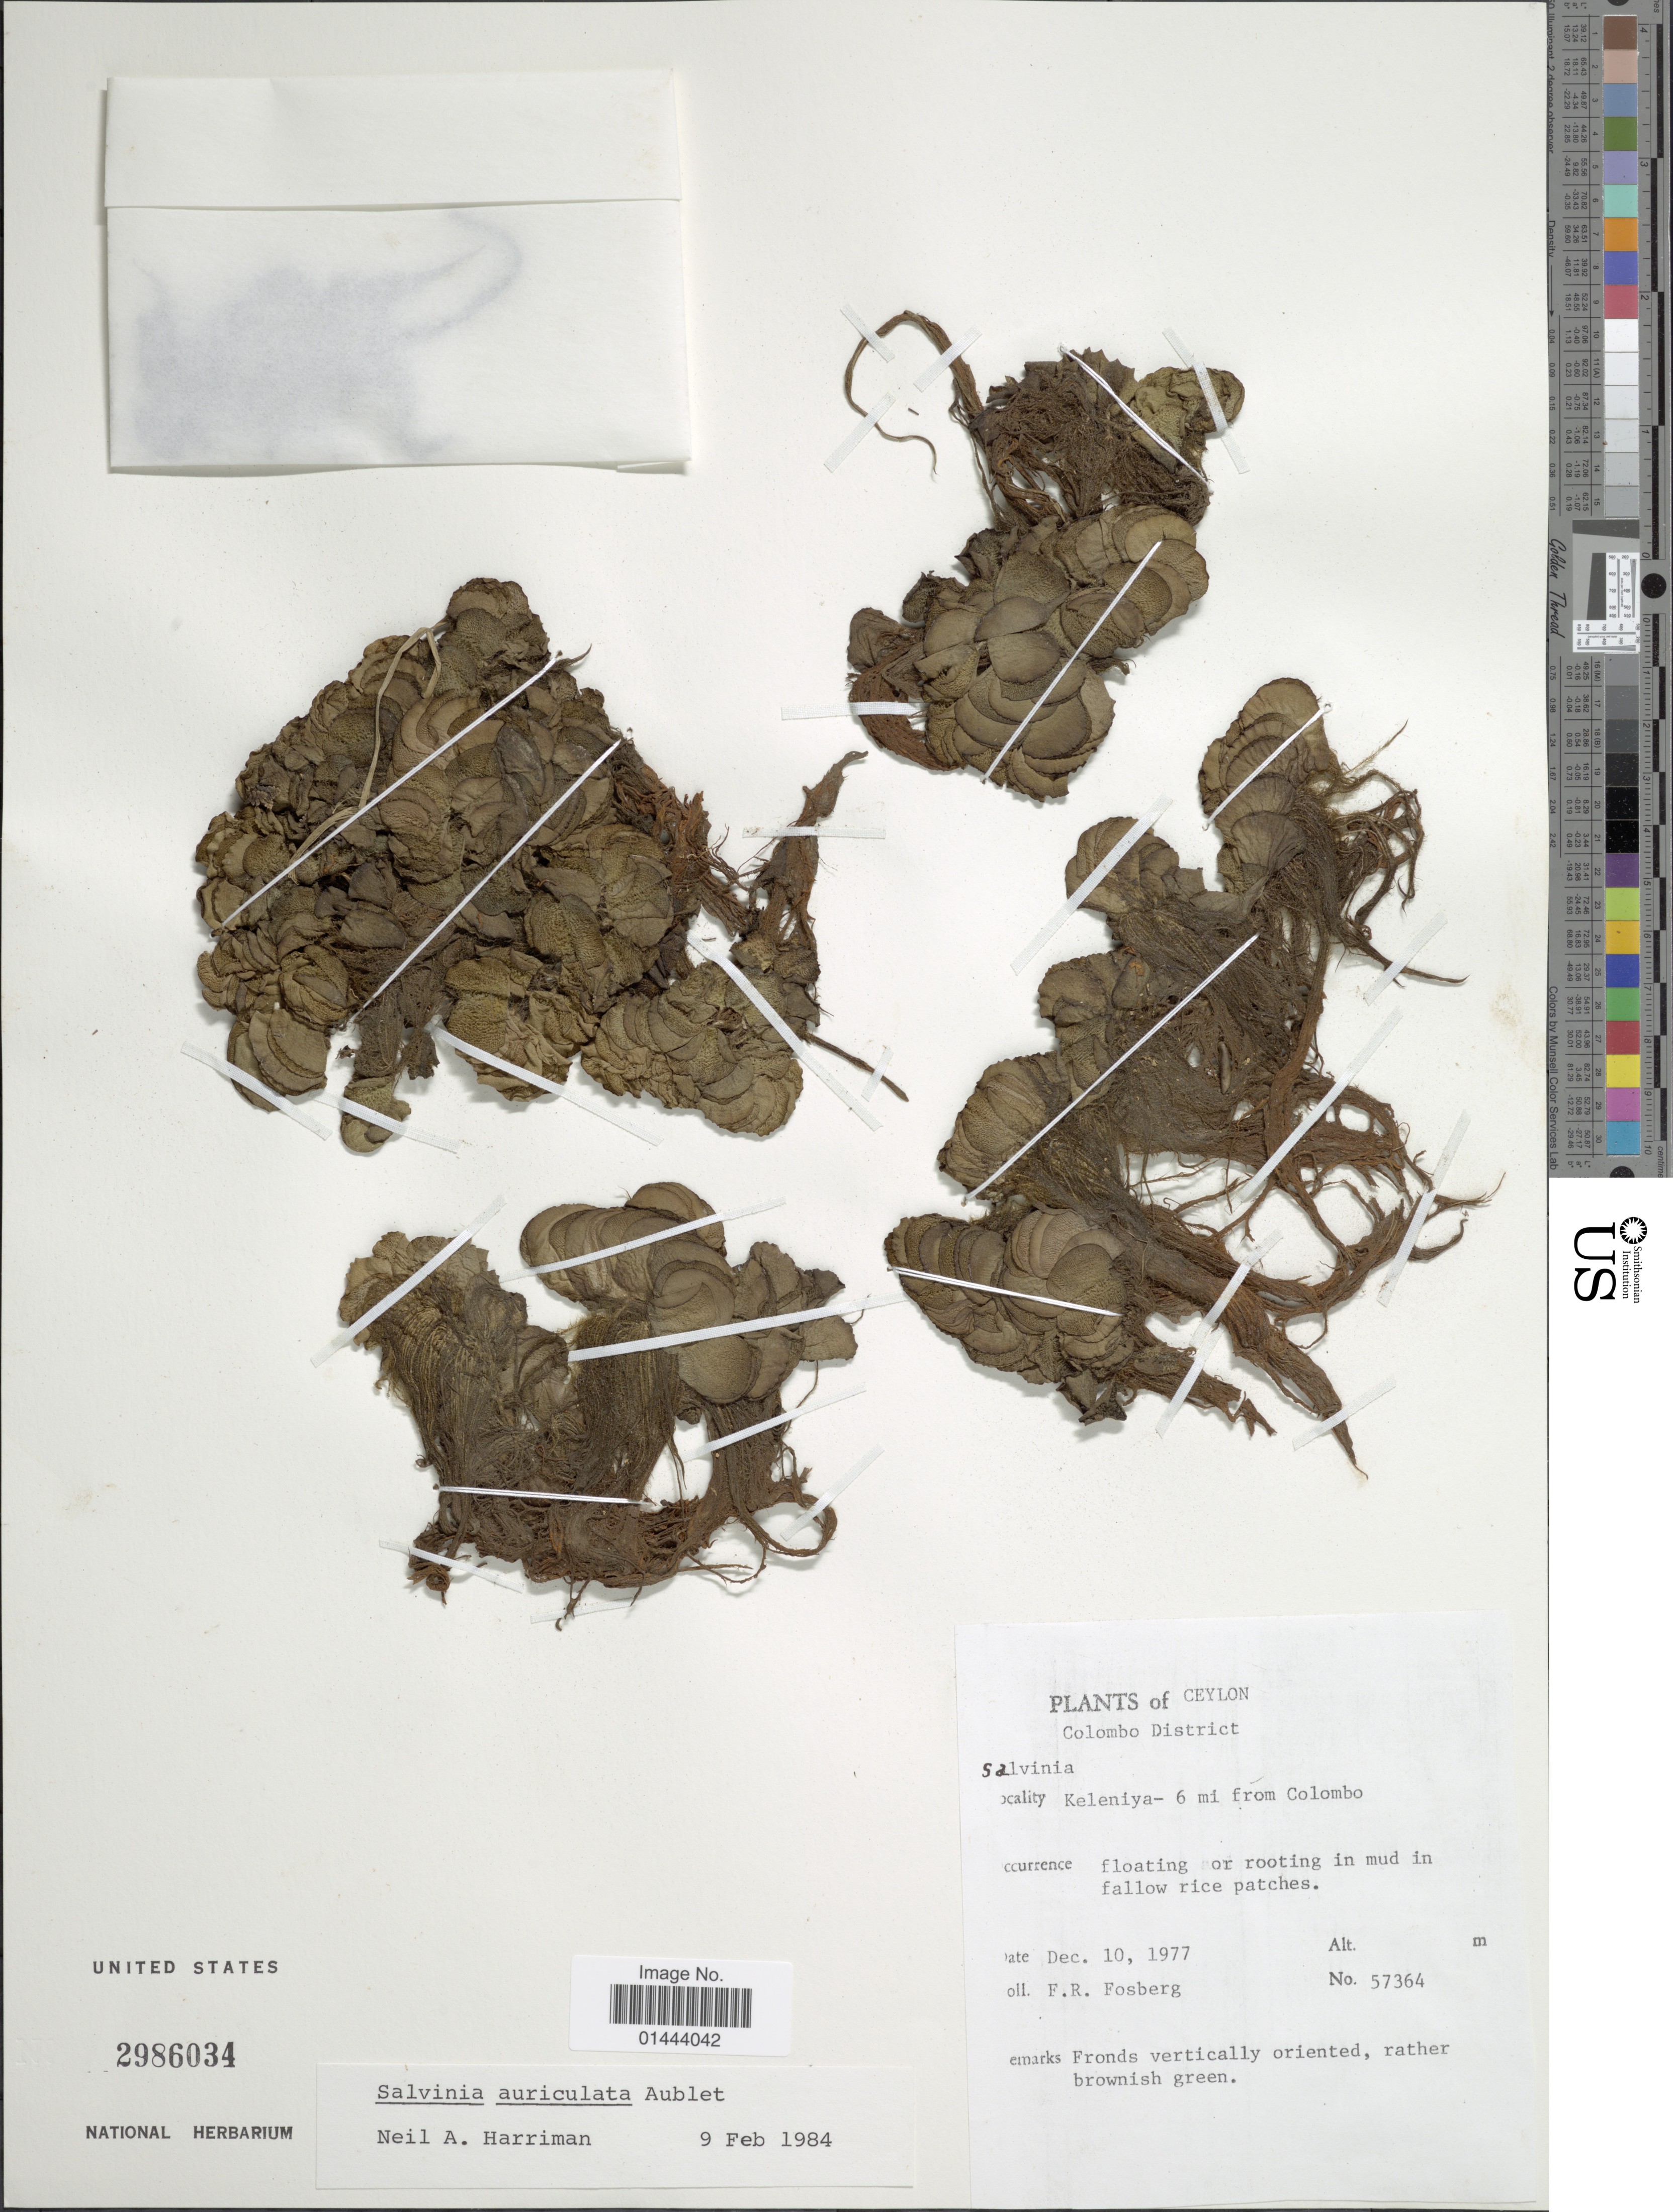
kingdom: Plantae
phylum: Tracheophyta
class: Polypodiopsida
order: Salviniales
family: Salviniaceae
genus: Salvinia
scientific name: Salvinia molesta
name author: D.S. Mitch.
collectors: F. R. Fosberg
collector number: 57364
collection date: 1977-12-10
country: Sri Lanka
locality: Ceylon, Keleniya 6 mi from Colombo, floating on rooting in mud in fallow rice patches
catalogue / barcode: US 2986034